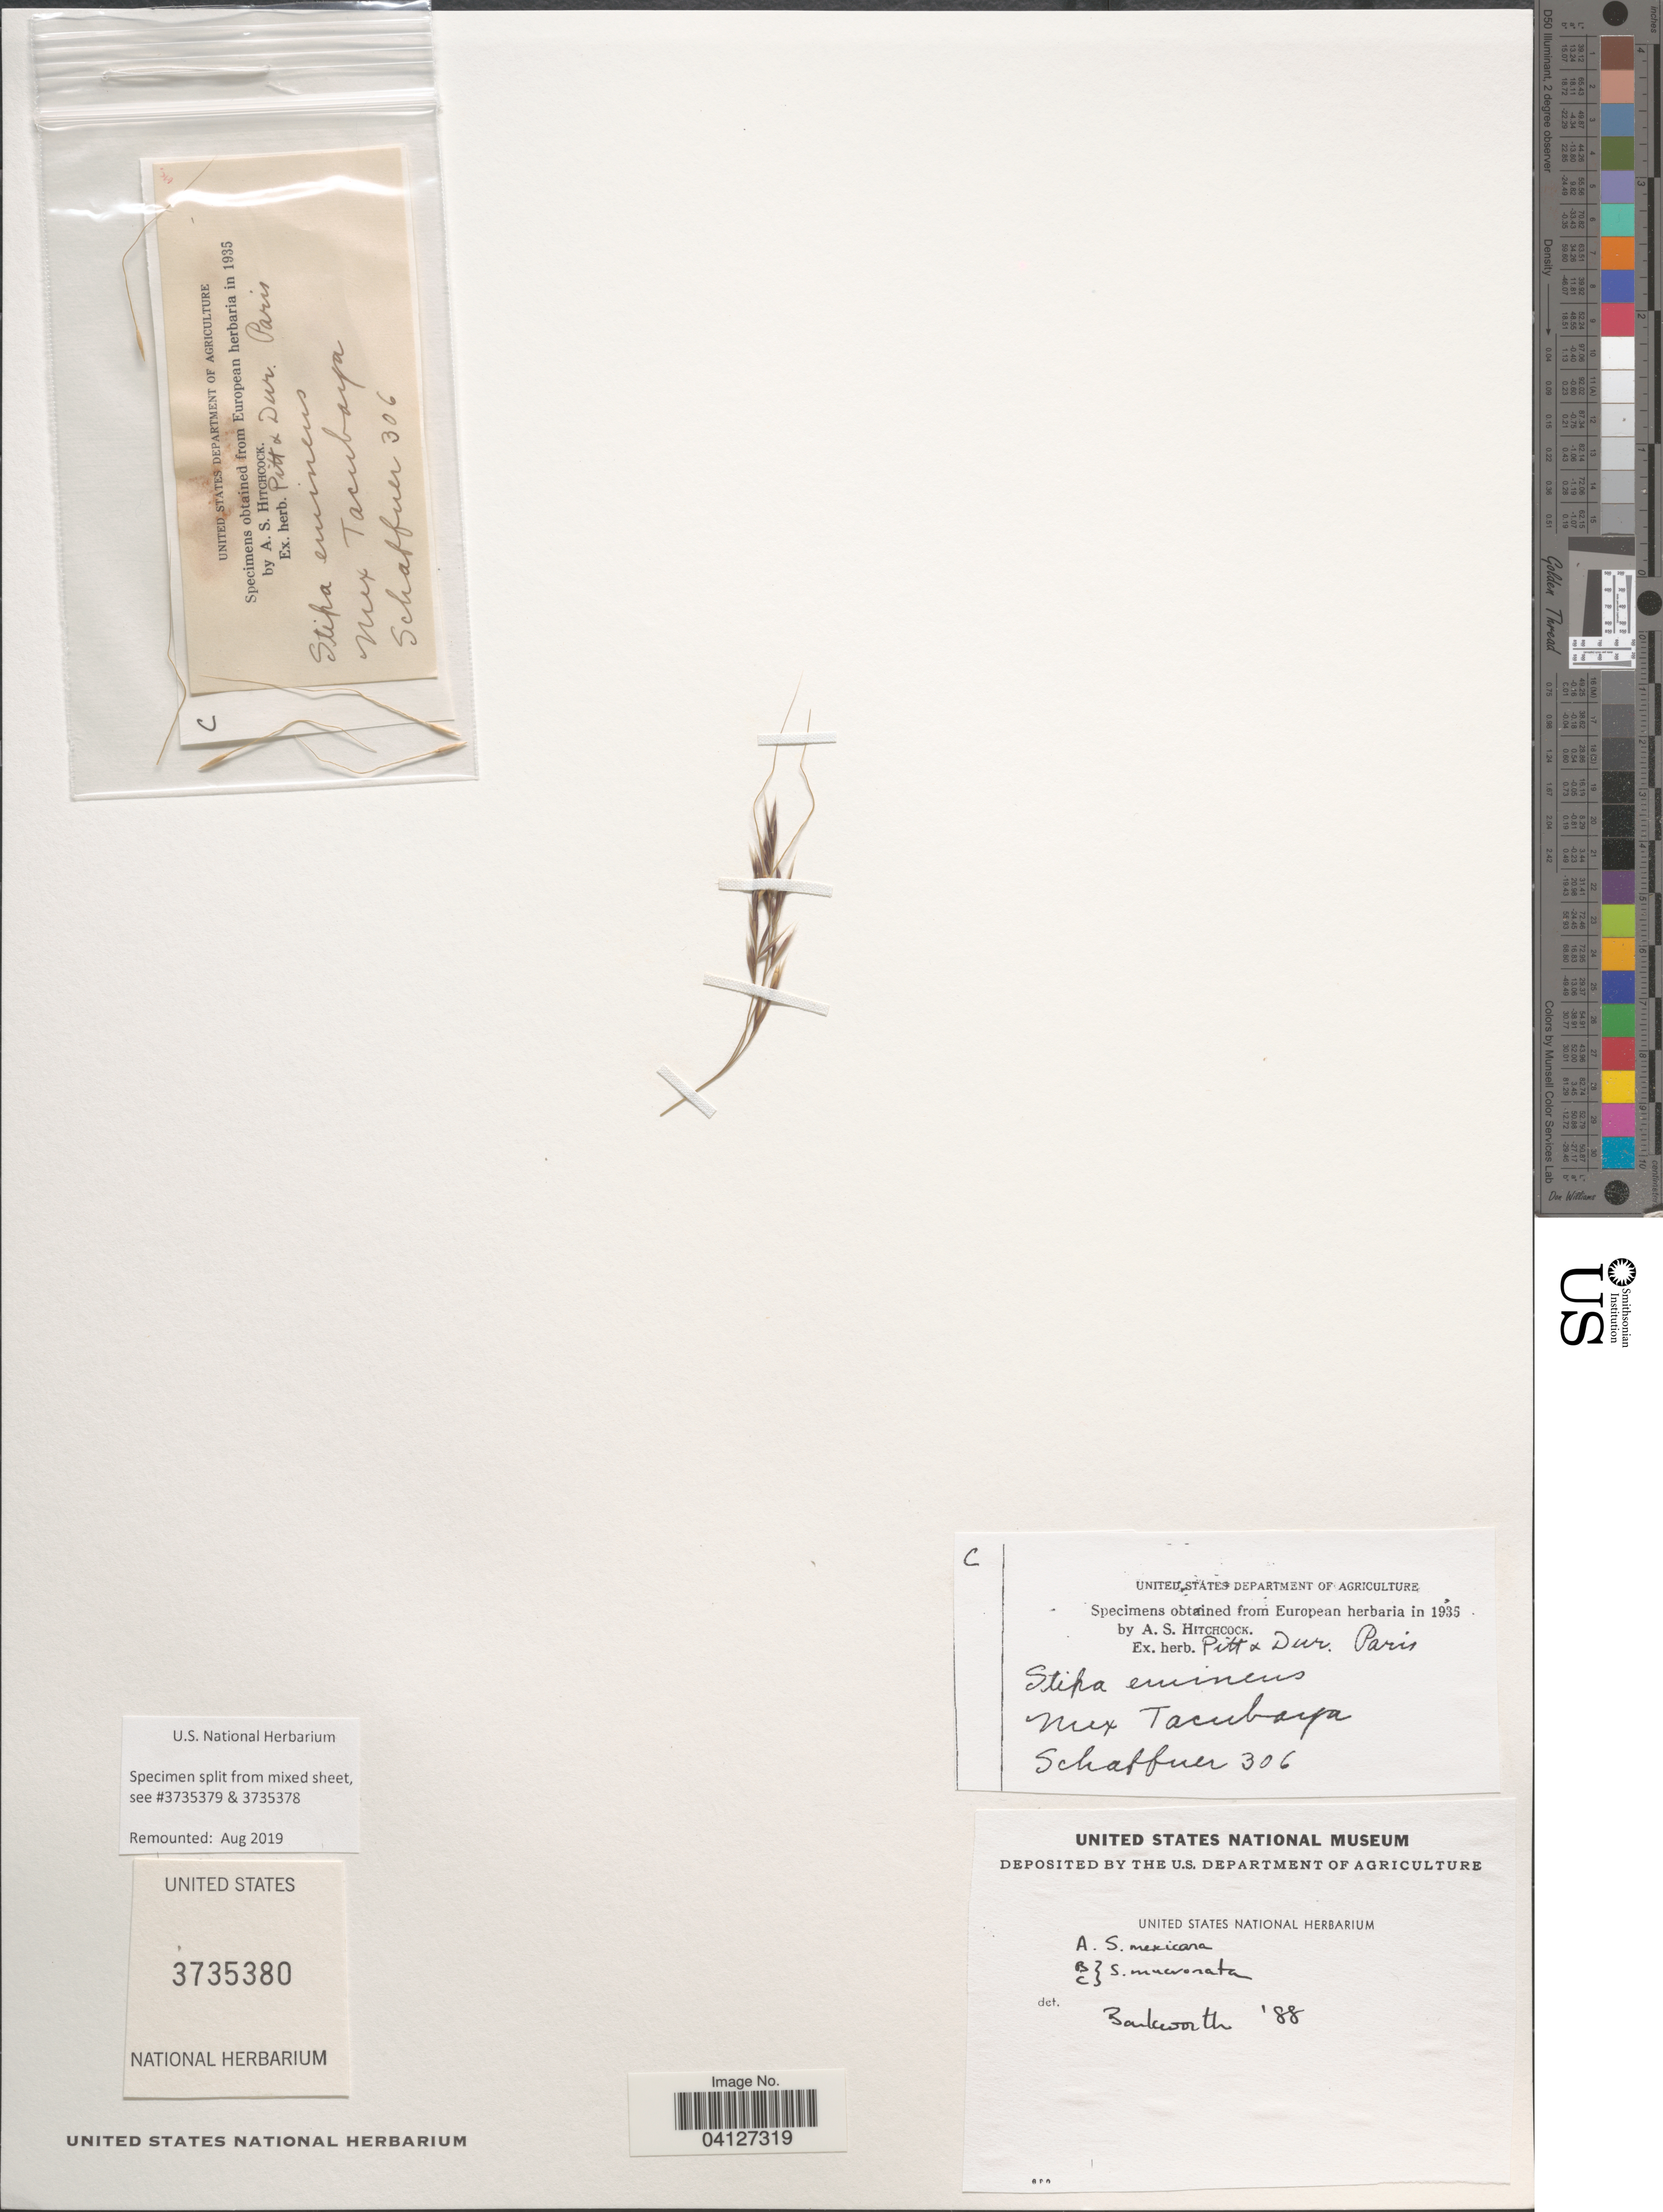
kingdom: Plantae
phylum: Tracheophyta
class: Liliopsida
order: Poales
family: Poaceae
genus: Stipa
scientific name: Stipa eminens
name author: Cav.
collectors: -. Schaffner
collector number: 306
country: Mexico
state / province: Distrito Federal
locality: Tacubaya.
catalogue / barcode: US 3735380